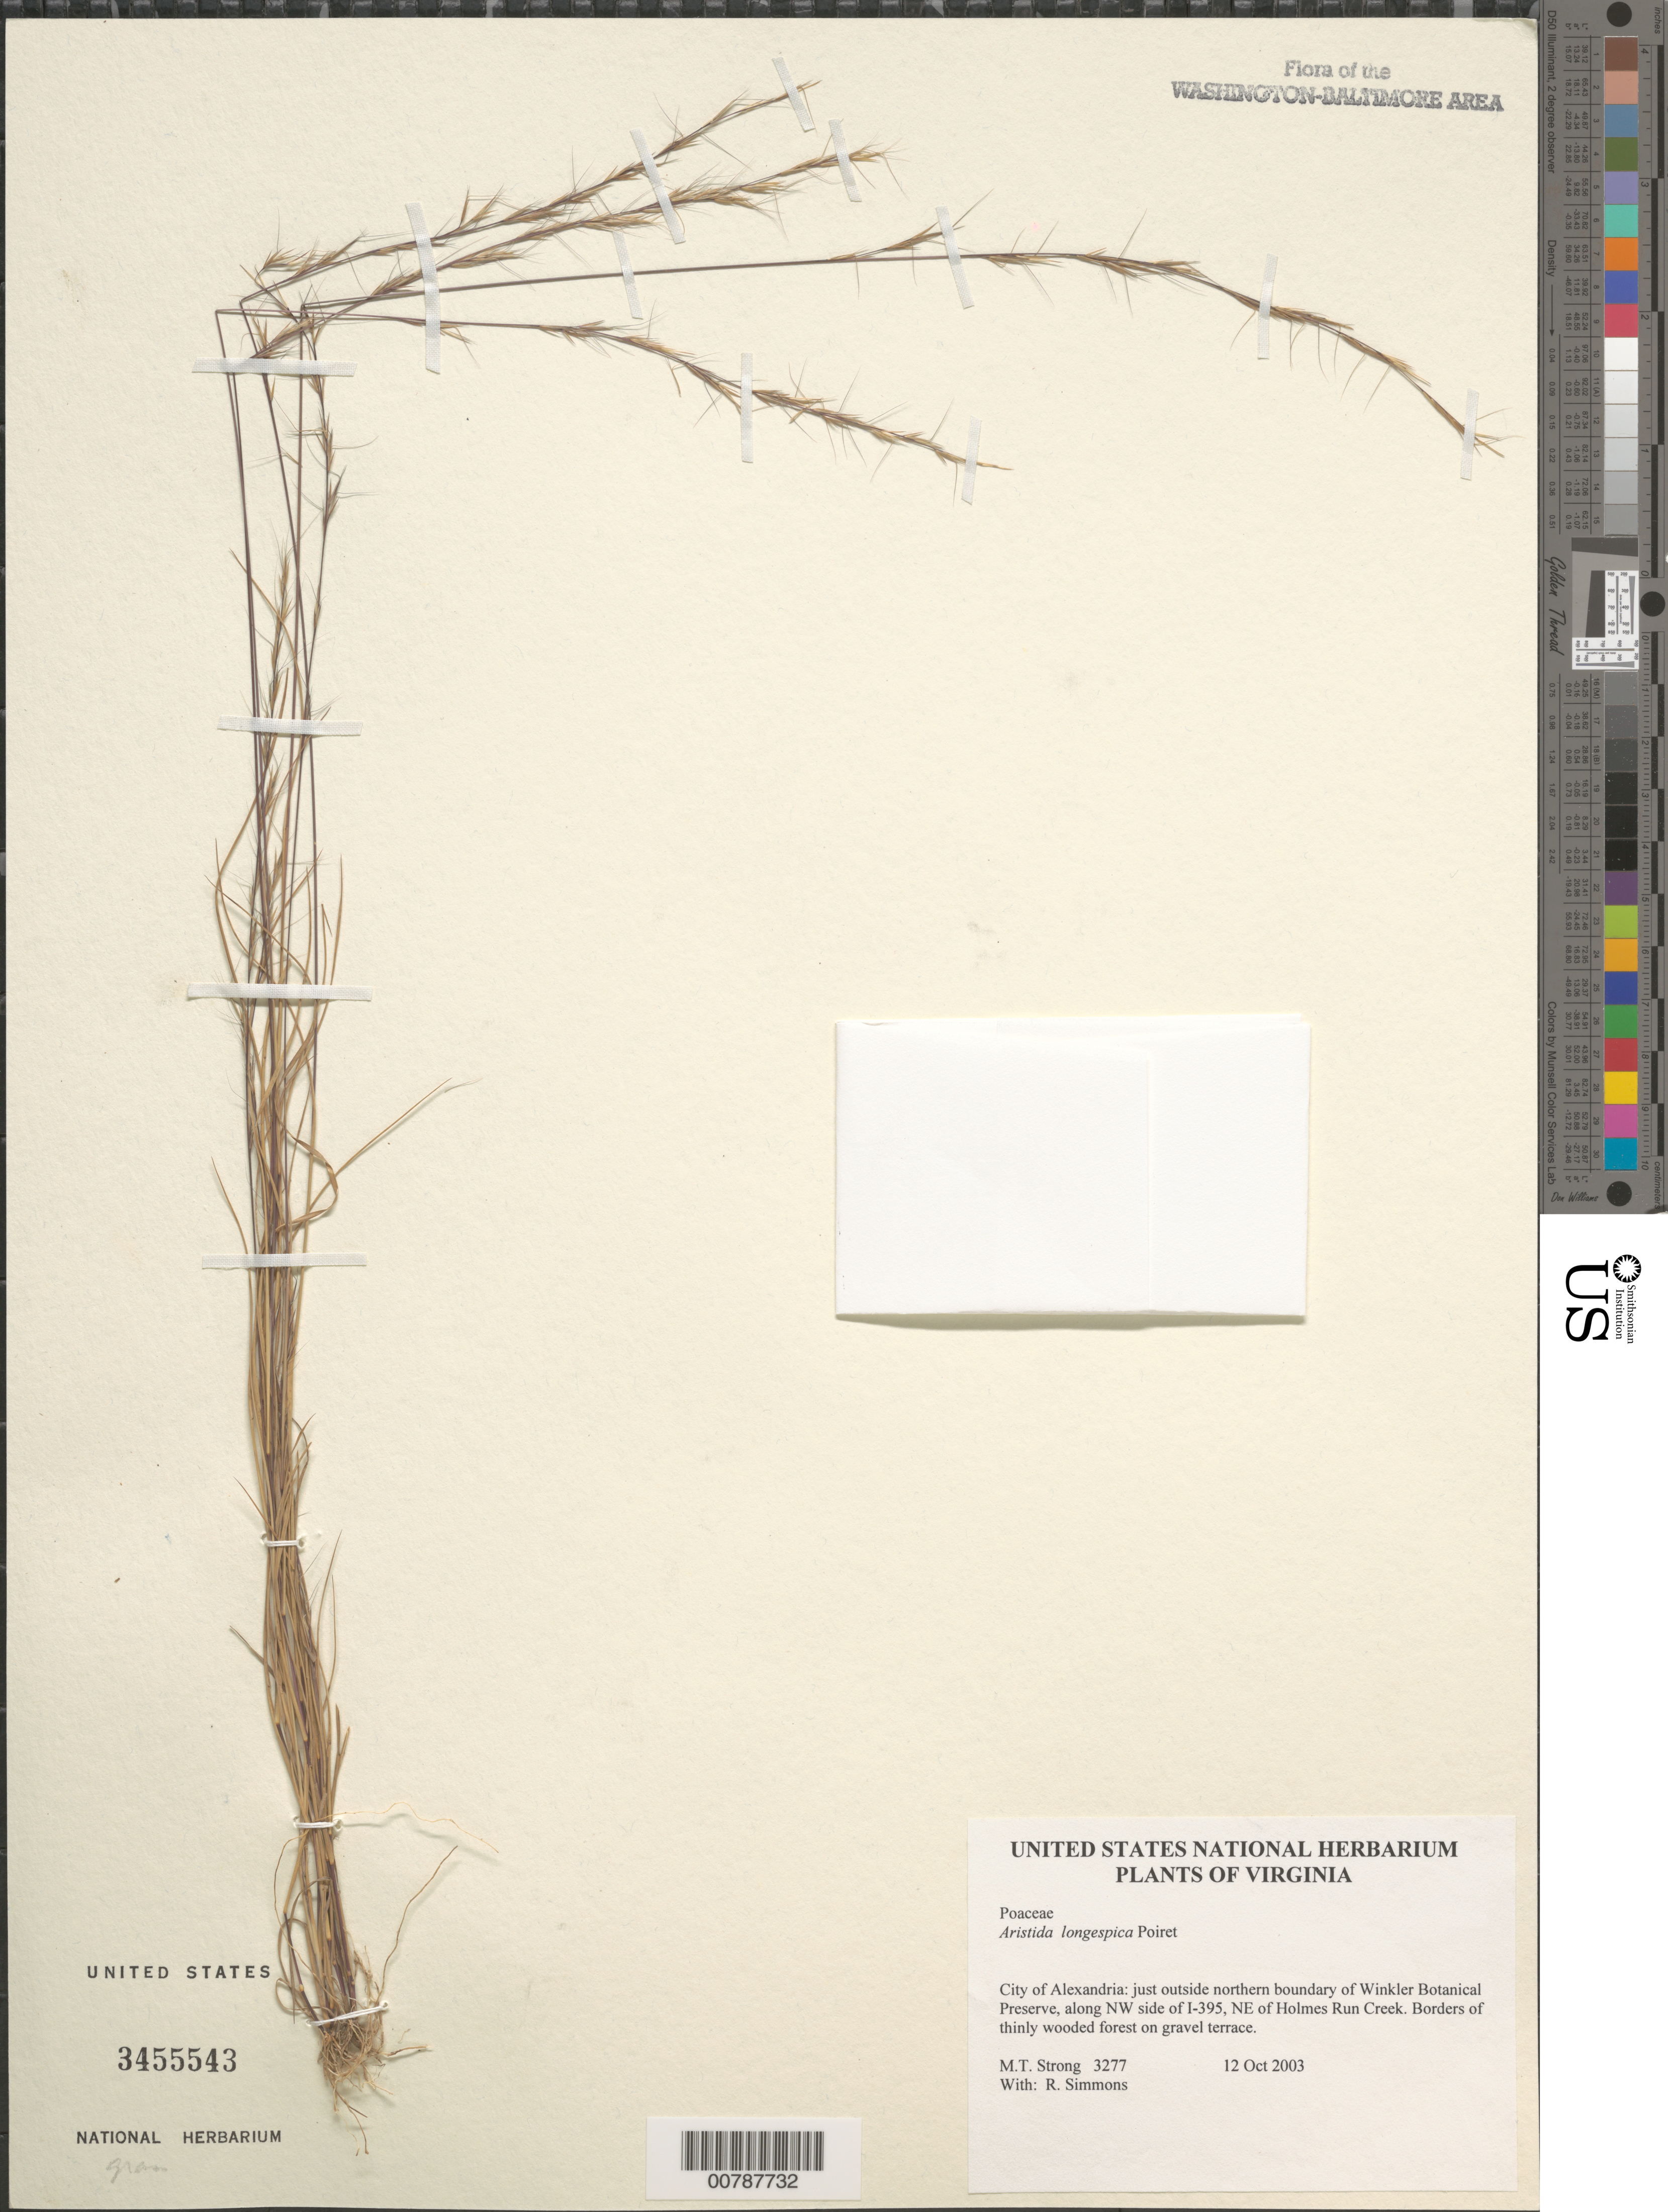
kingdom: Plantae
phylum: Tracheophyta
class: Liliopsida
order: Poales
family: Poaceae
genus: Aristida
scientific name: Aristida longespica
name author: Poir.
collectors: M. T. Strong & R. Simmons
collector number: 3277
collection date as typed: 12 Oct 2003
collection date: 2003-10-12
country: United States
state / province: Virginia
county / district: City of Alexandria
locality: just outside northern boundary of Winkler Botanical Preserve, along NW side of I-395, NE of Holmes Run Creek.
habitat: Borders of thinly wooded forest on gravel terrace.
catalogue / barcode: US 3455543